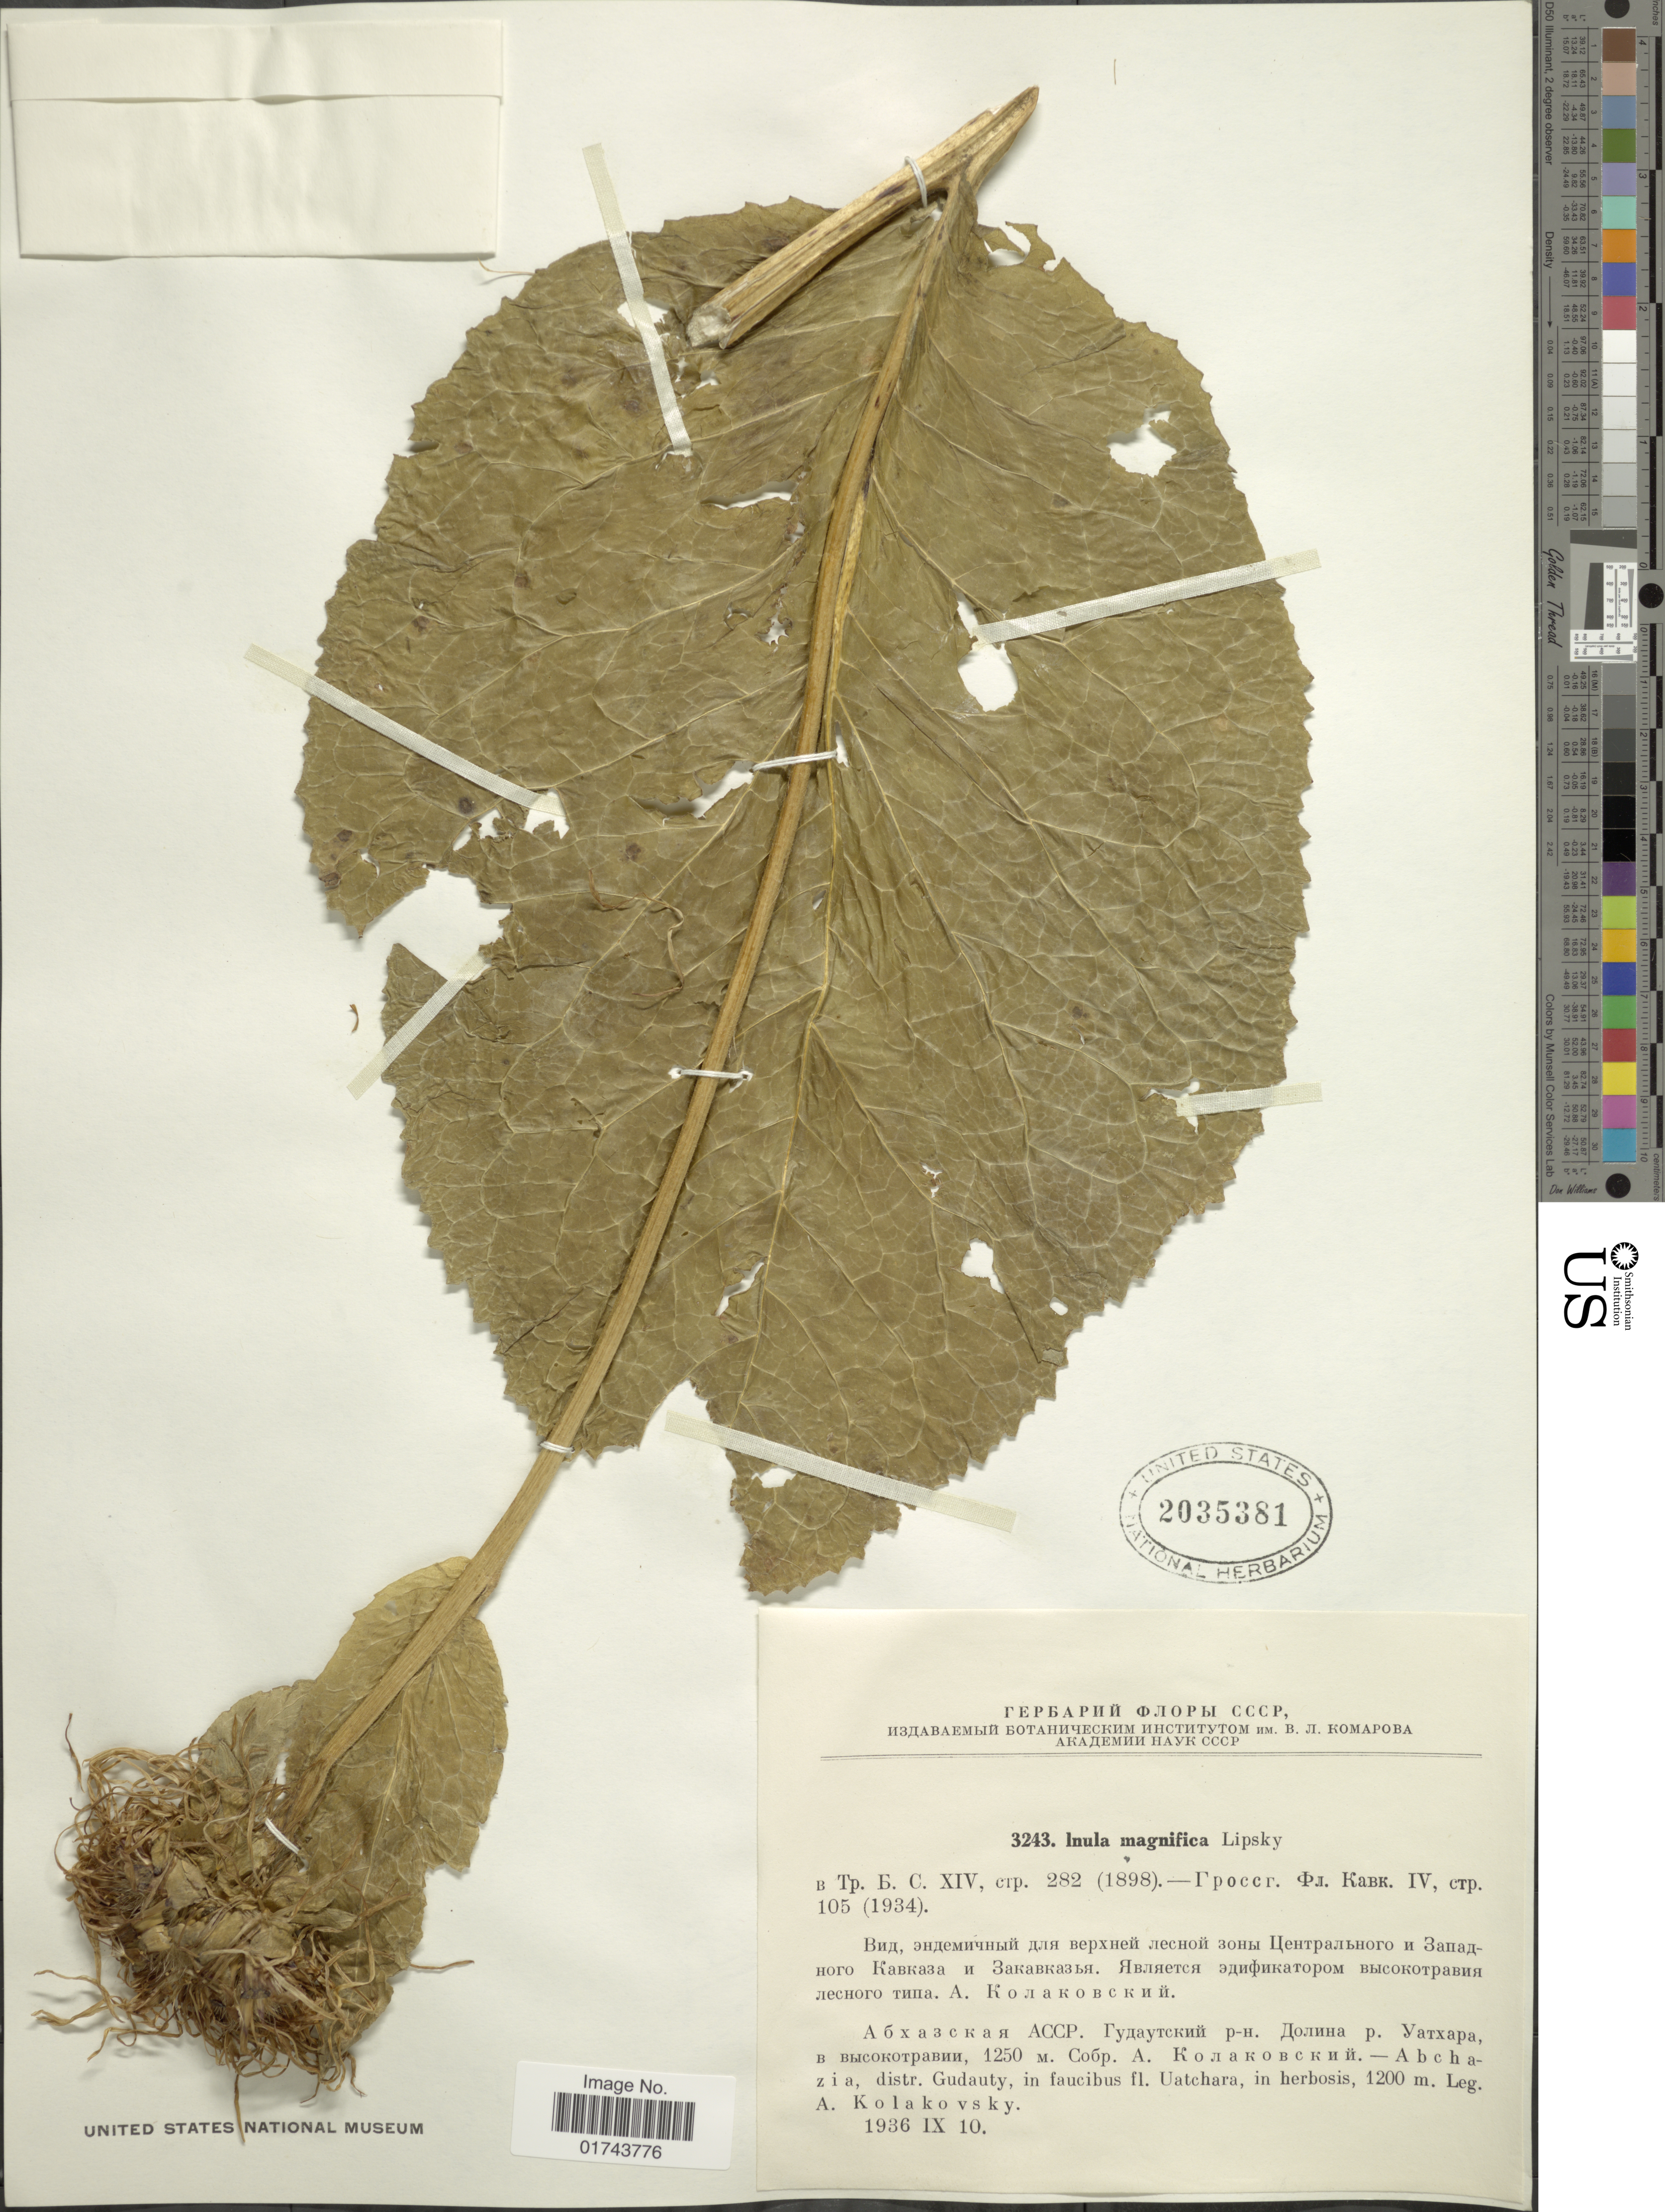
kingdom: Plantae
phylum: Tracheophyta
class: Magnoliopsida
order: Asterales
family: Asteraceae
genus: Inula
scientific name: Inula magnifica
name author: Lipsky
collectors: A. Kolakovsky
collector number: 3243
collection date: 1936-09-10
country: Georgia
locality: Abchazia, distr. Gudauty, in faucibus fl. Uatchara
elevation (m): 1200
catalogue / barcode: US 2035381